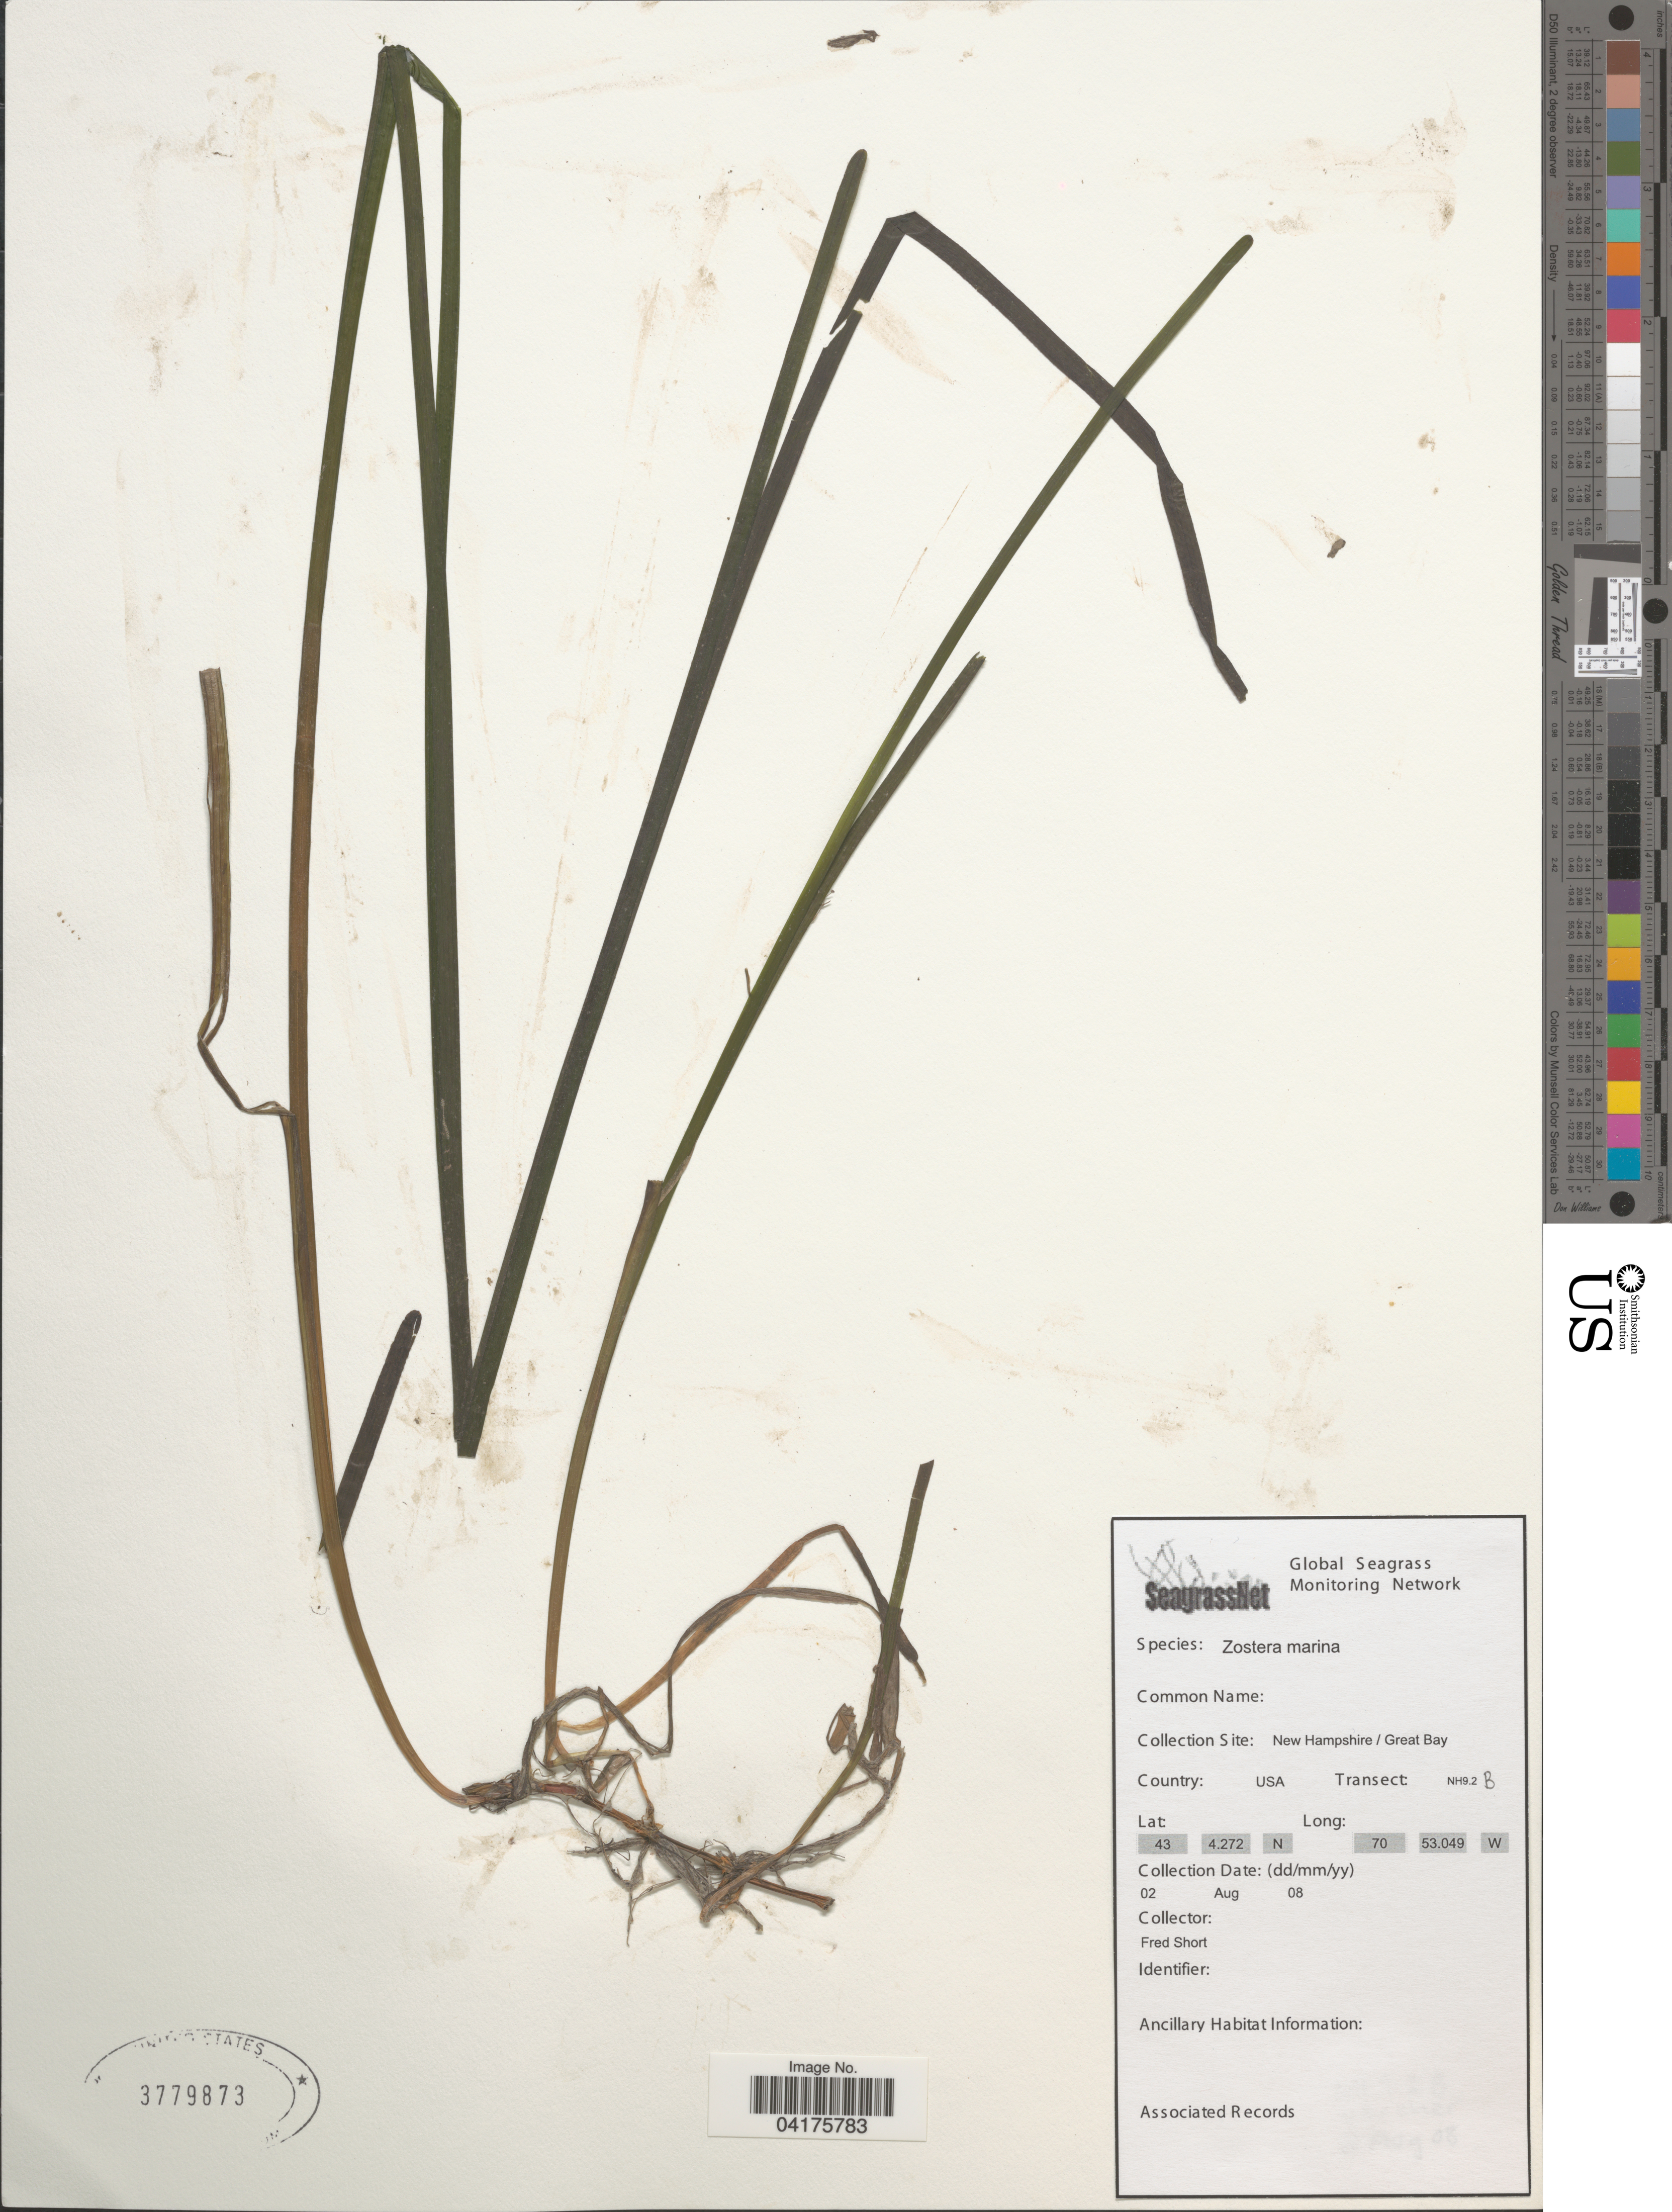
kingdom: Plantae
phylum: Tracheophyta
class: Liliopsida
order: Alismatales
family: Zosteraceae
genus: Zostera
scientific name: Zostera marina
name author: L.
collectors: F. Short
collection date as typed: Transcribed d/m/y: 2/8/8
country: United States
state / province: New Hampshire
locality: Great Bay.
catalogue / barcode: US 3779873